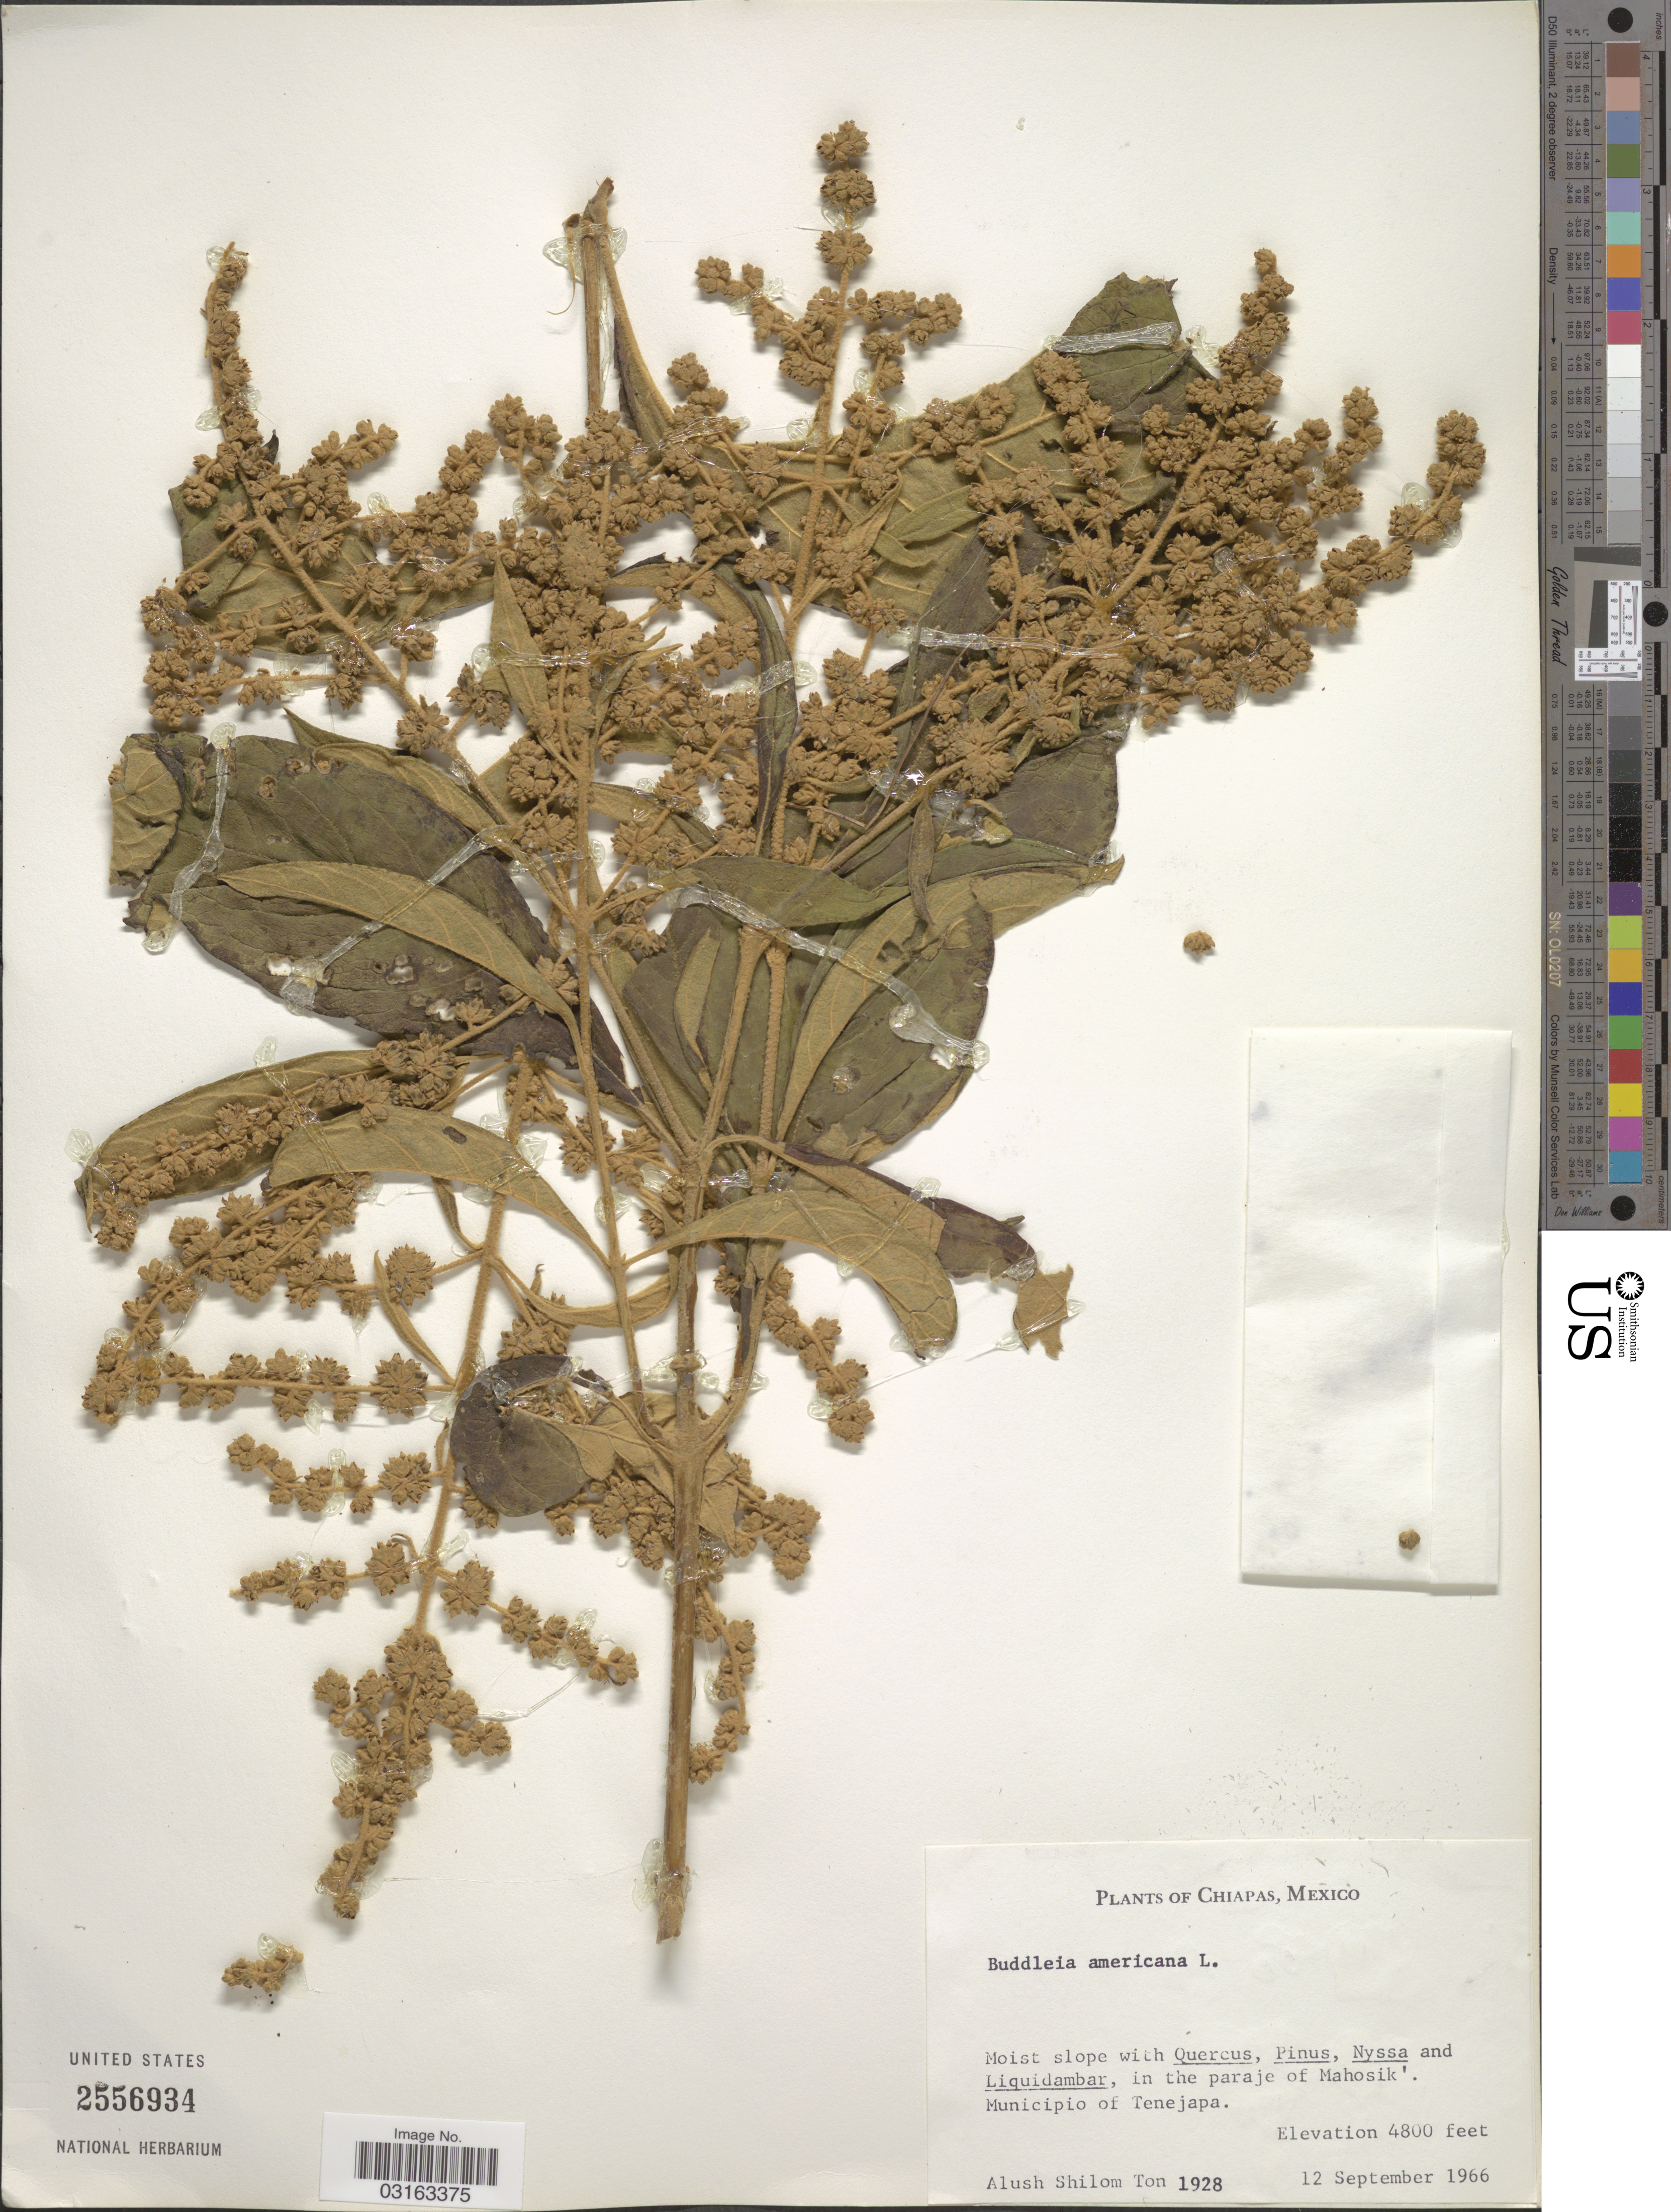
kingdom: Plantae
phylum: Tracheophyta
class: Magnoliopsida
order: Lamiales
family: Scrophulariaceae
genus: Buddleja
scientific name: Buddleja americana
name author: L.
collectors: A. Ton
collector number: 1928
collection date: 1966-09-12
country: Mexico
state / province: Chiapas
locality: In the paraje of Mahosik'. Municipio of Tenejapa.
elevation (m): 1463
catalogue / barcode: US 2556934